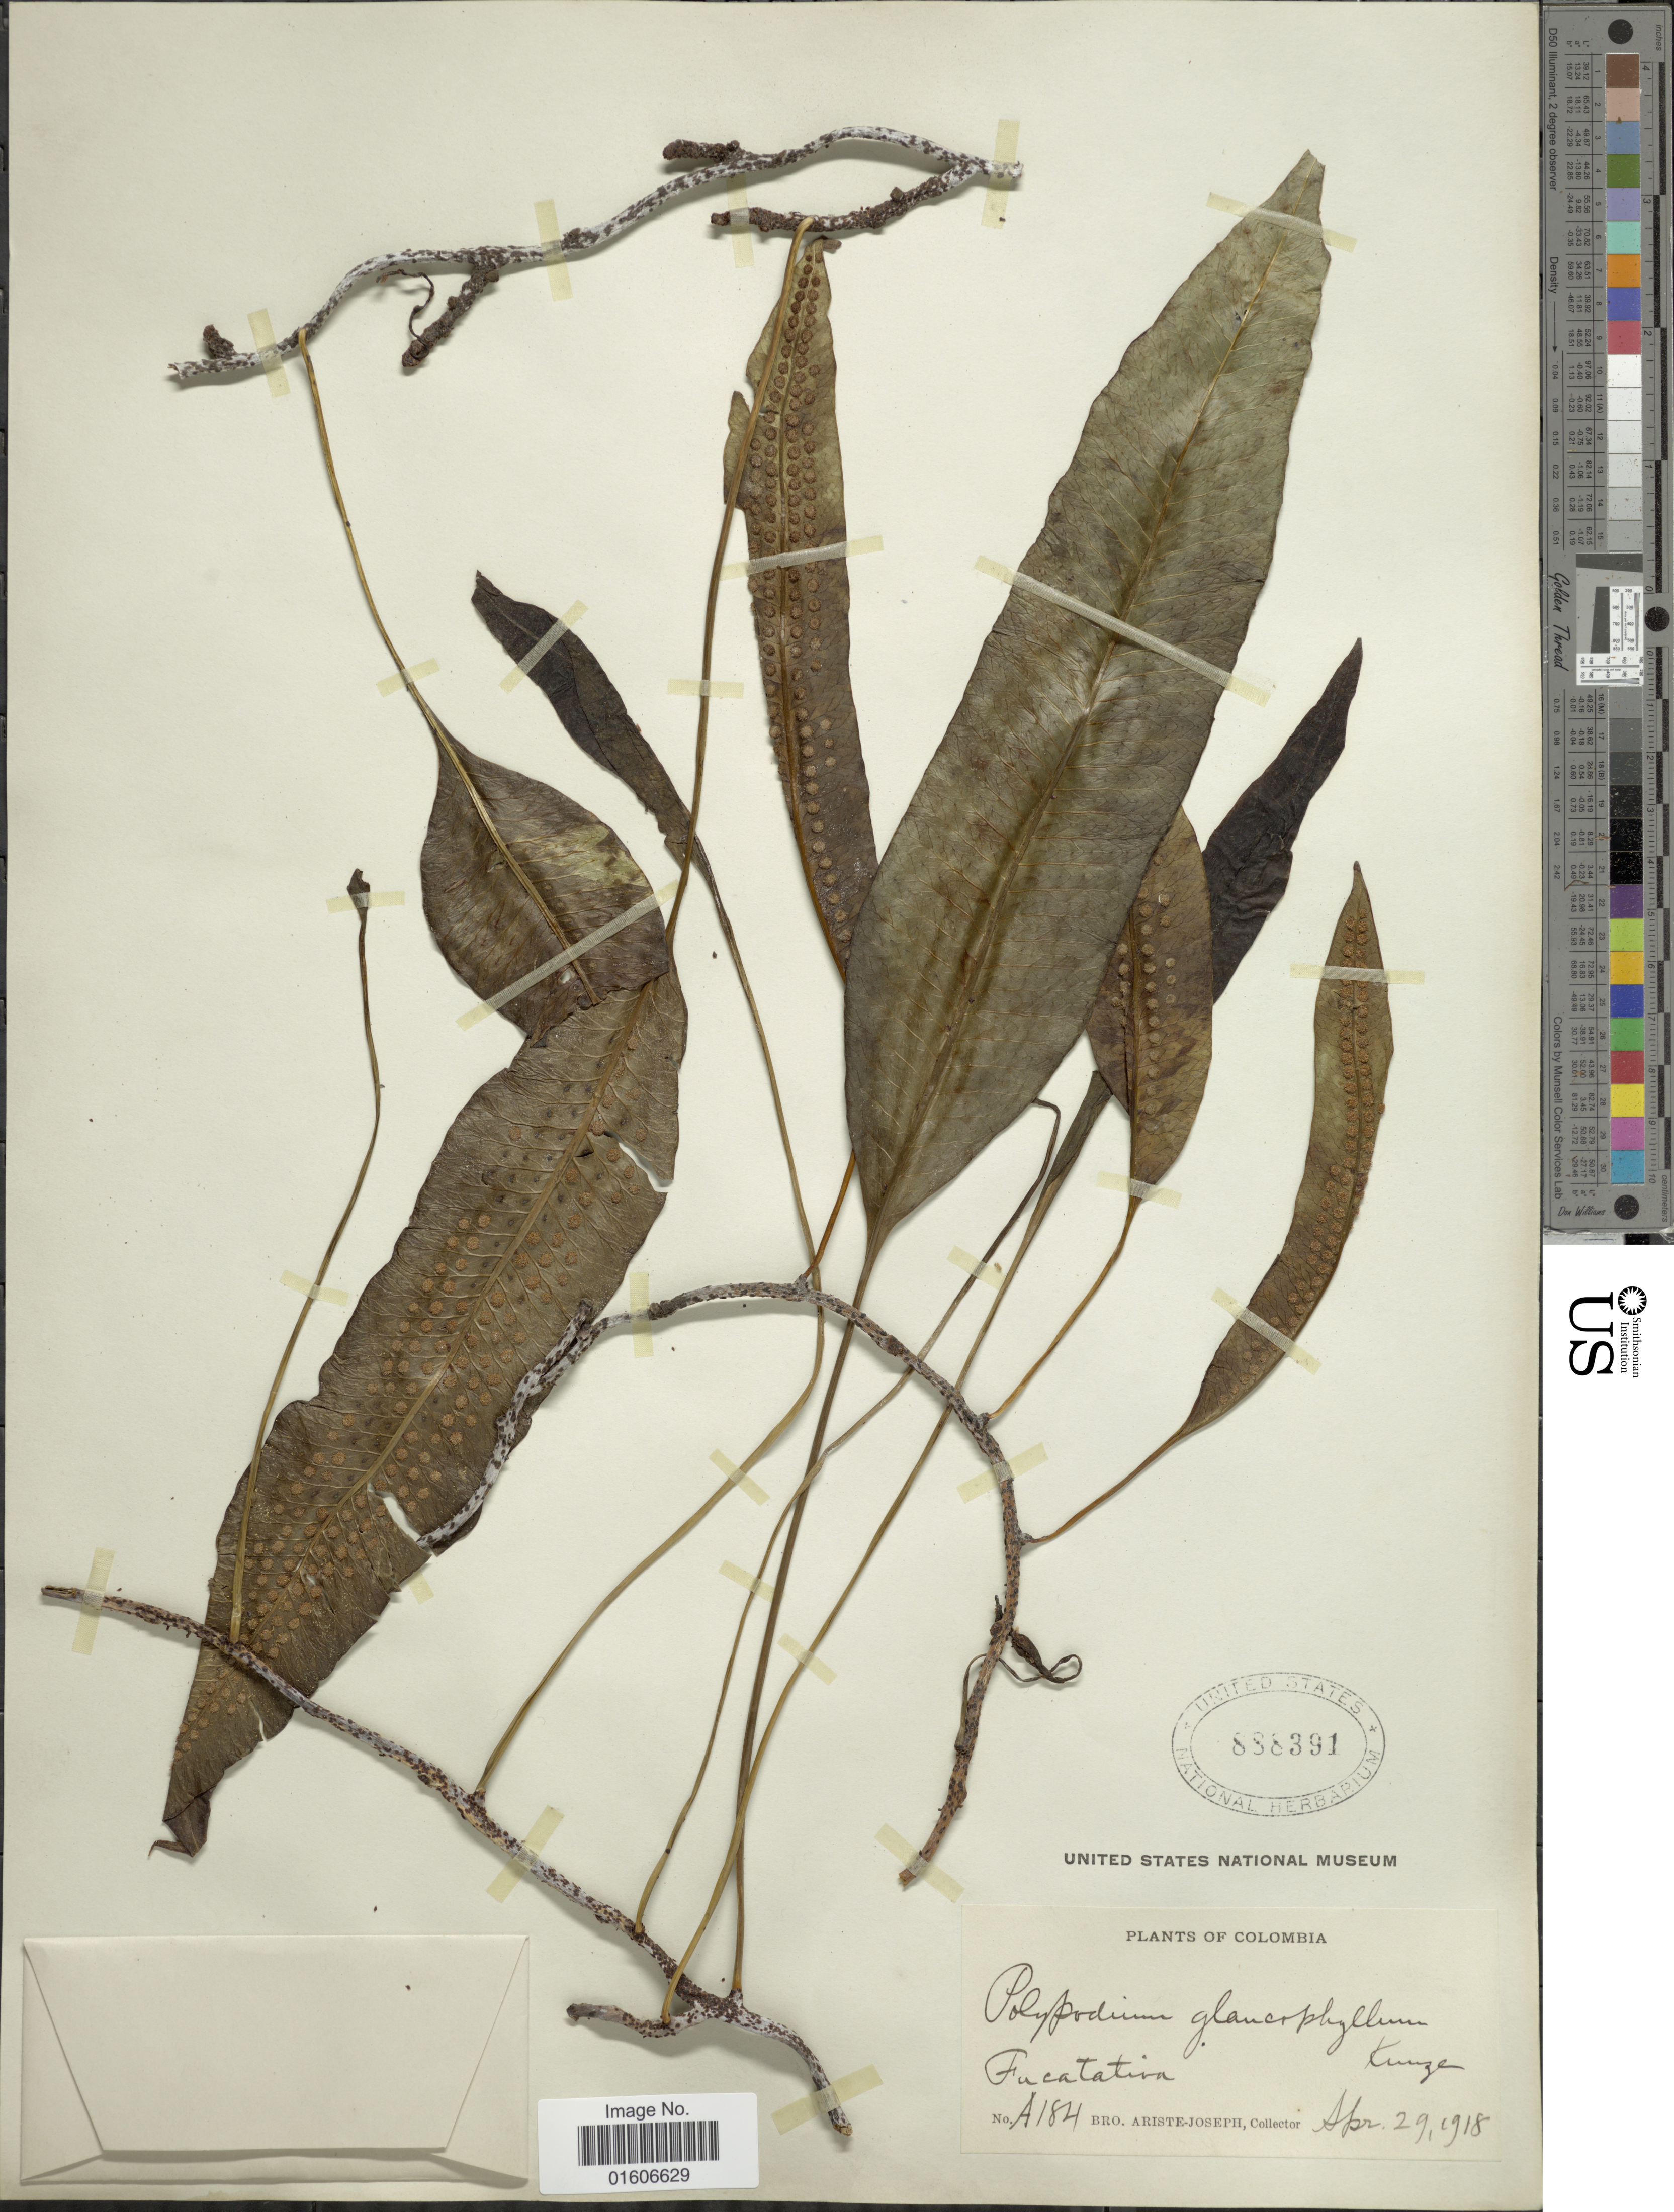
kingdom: Plantae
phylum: Tracheophyta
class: Polypodiopsida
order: Polypodiales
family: Polypodiaceae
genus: Serpocaulon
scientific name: Serpocaulon levigatum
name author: (Cav.) A.R. Sm.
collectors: Bro. Ariste-Joseph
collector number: A184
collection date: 1918-04-29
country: Colombia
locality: Fucatativa.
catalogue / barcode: US 888391